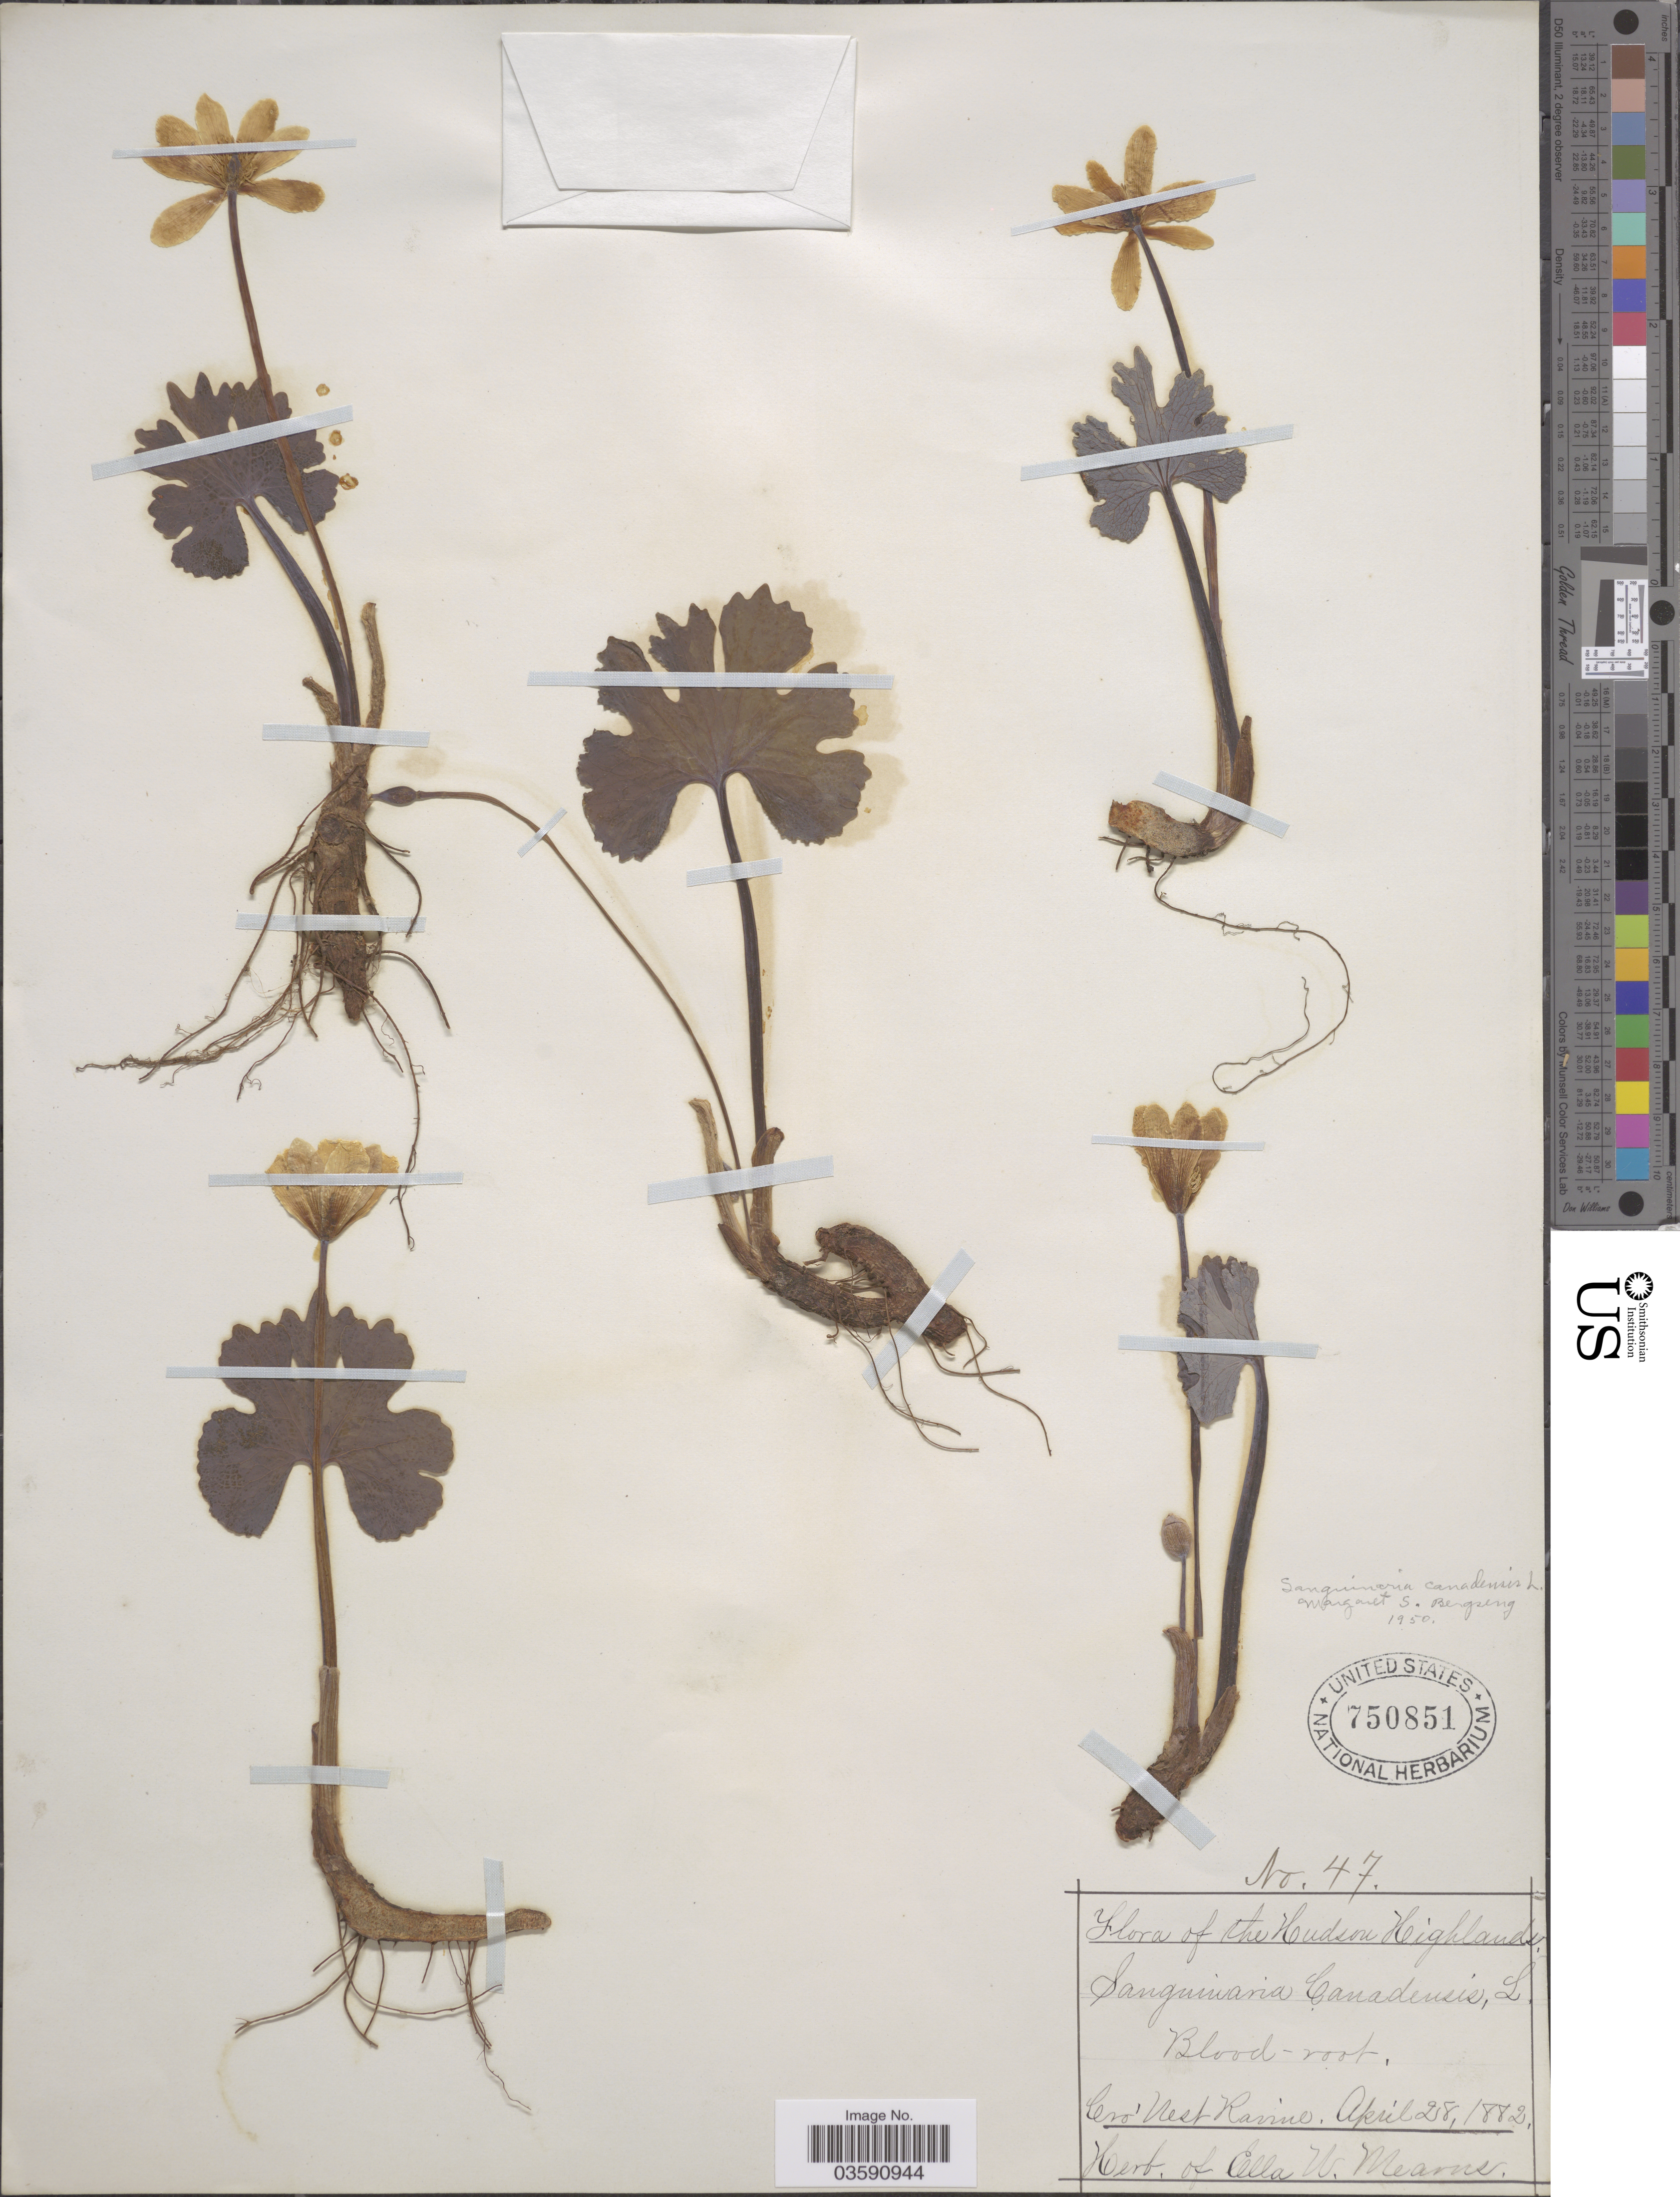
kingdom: Plantae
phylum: Tracheophyta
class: Magnoliopsida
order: Ranunculales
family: Papaveraceae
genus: Sanguinaria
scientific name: Sanguinaria canadensis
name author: L.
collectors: ex herb. Ella W. Mearns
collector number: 47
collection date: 1882-04-28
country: United States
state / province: New York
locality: The Hudson Highlands. Crò Nest Ravine.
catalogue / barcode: US 750851